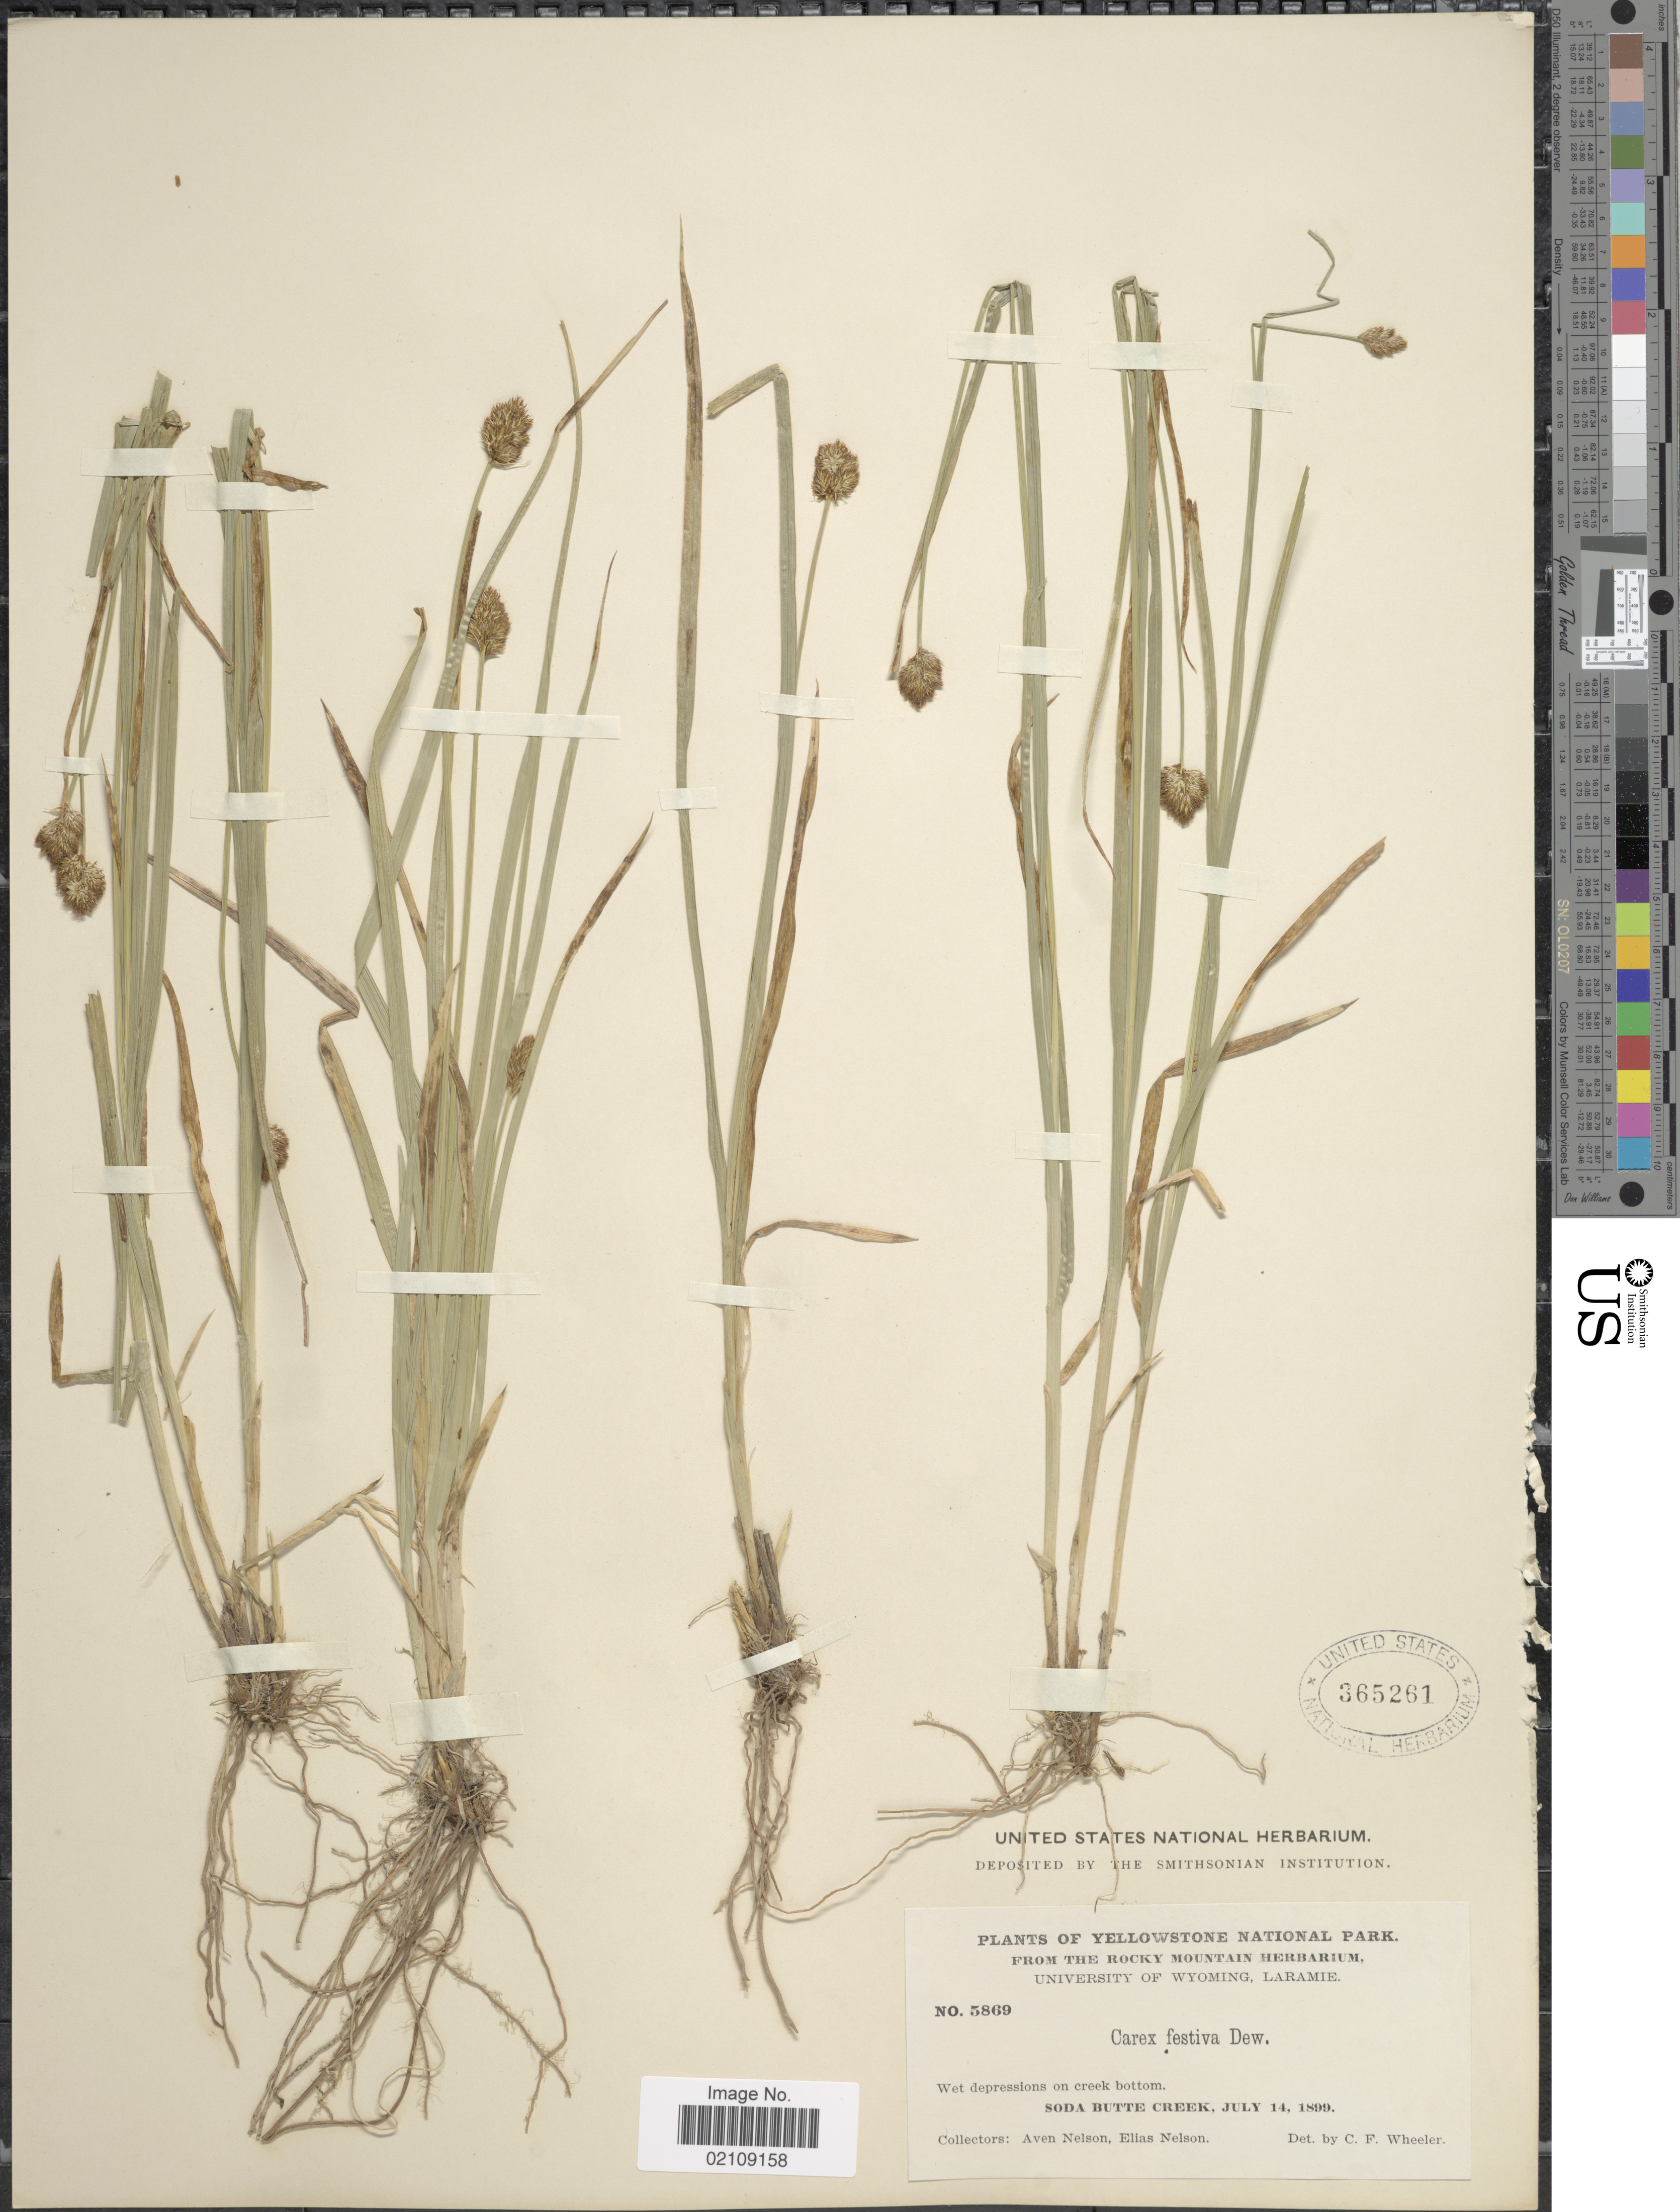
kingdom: Plantae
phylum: Tracheophyta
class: Liliopsida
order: Poales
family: Cyperaceae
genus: Carex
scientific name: Carex microptera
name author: Mack.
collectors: A. Nelson & E. Nelson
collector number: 5869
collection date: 1899-07-14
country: United States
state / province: Wyoming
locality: Yellowstone National Park. Soda Butte Creek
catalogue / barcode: US 365261